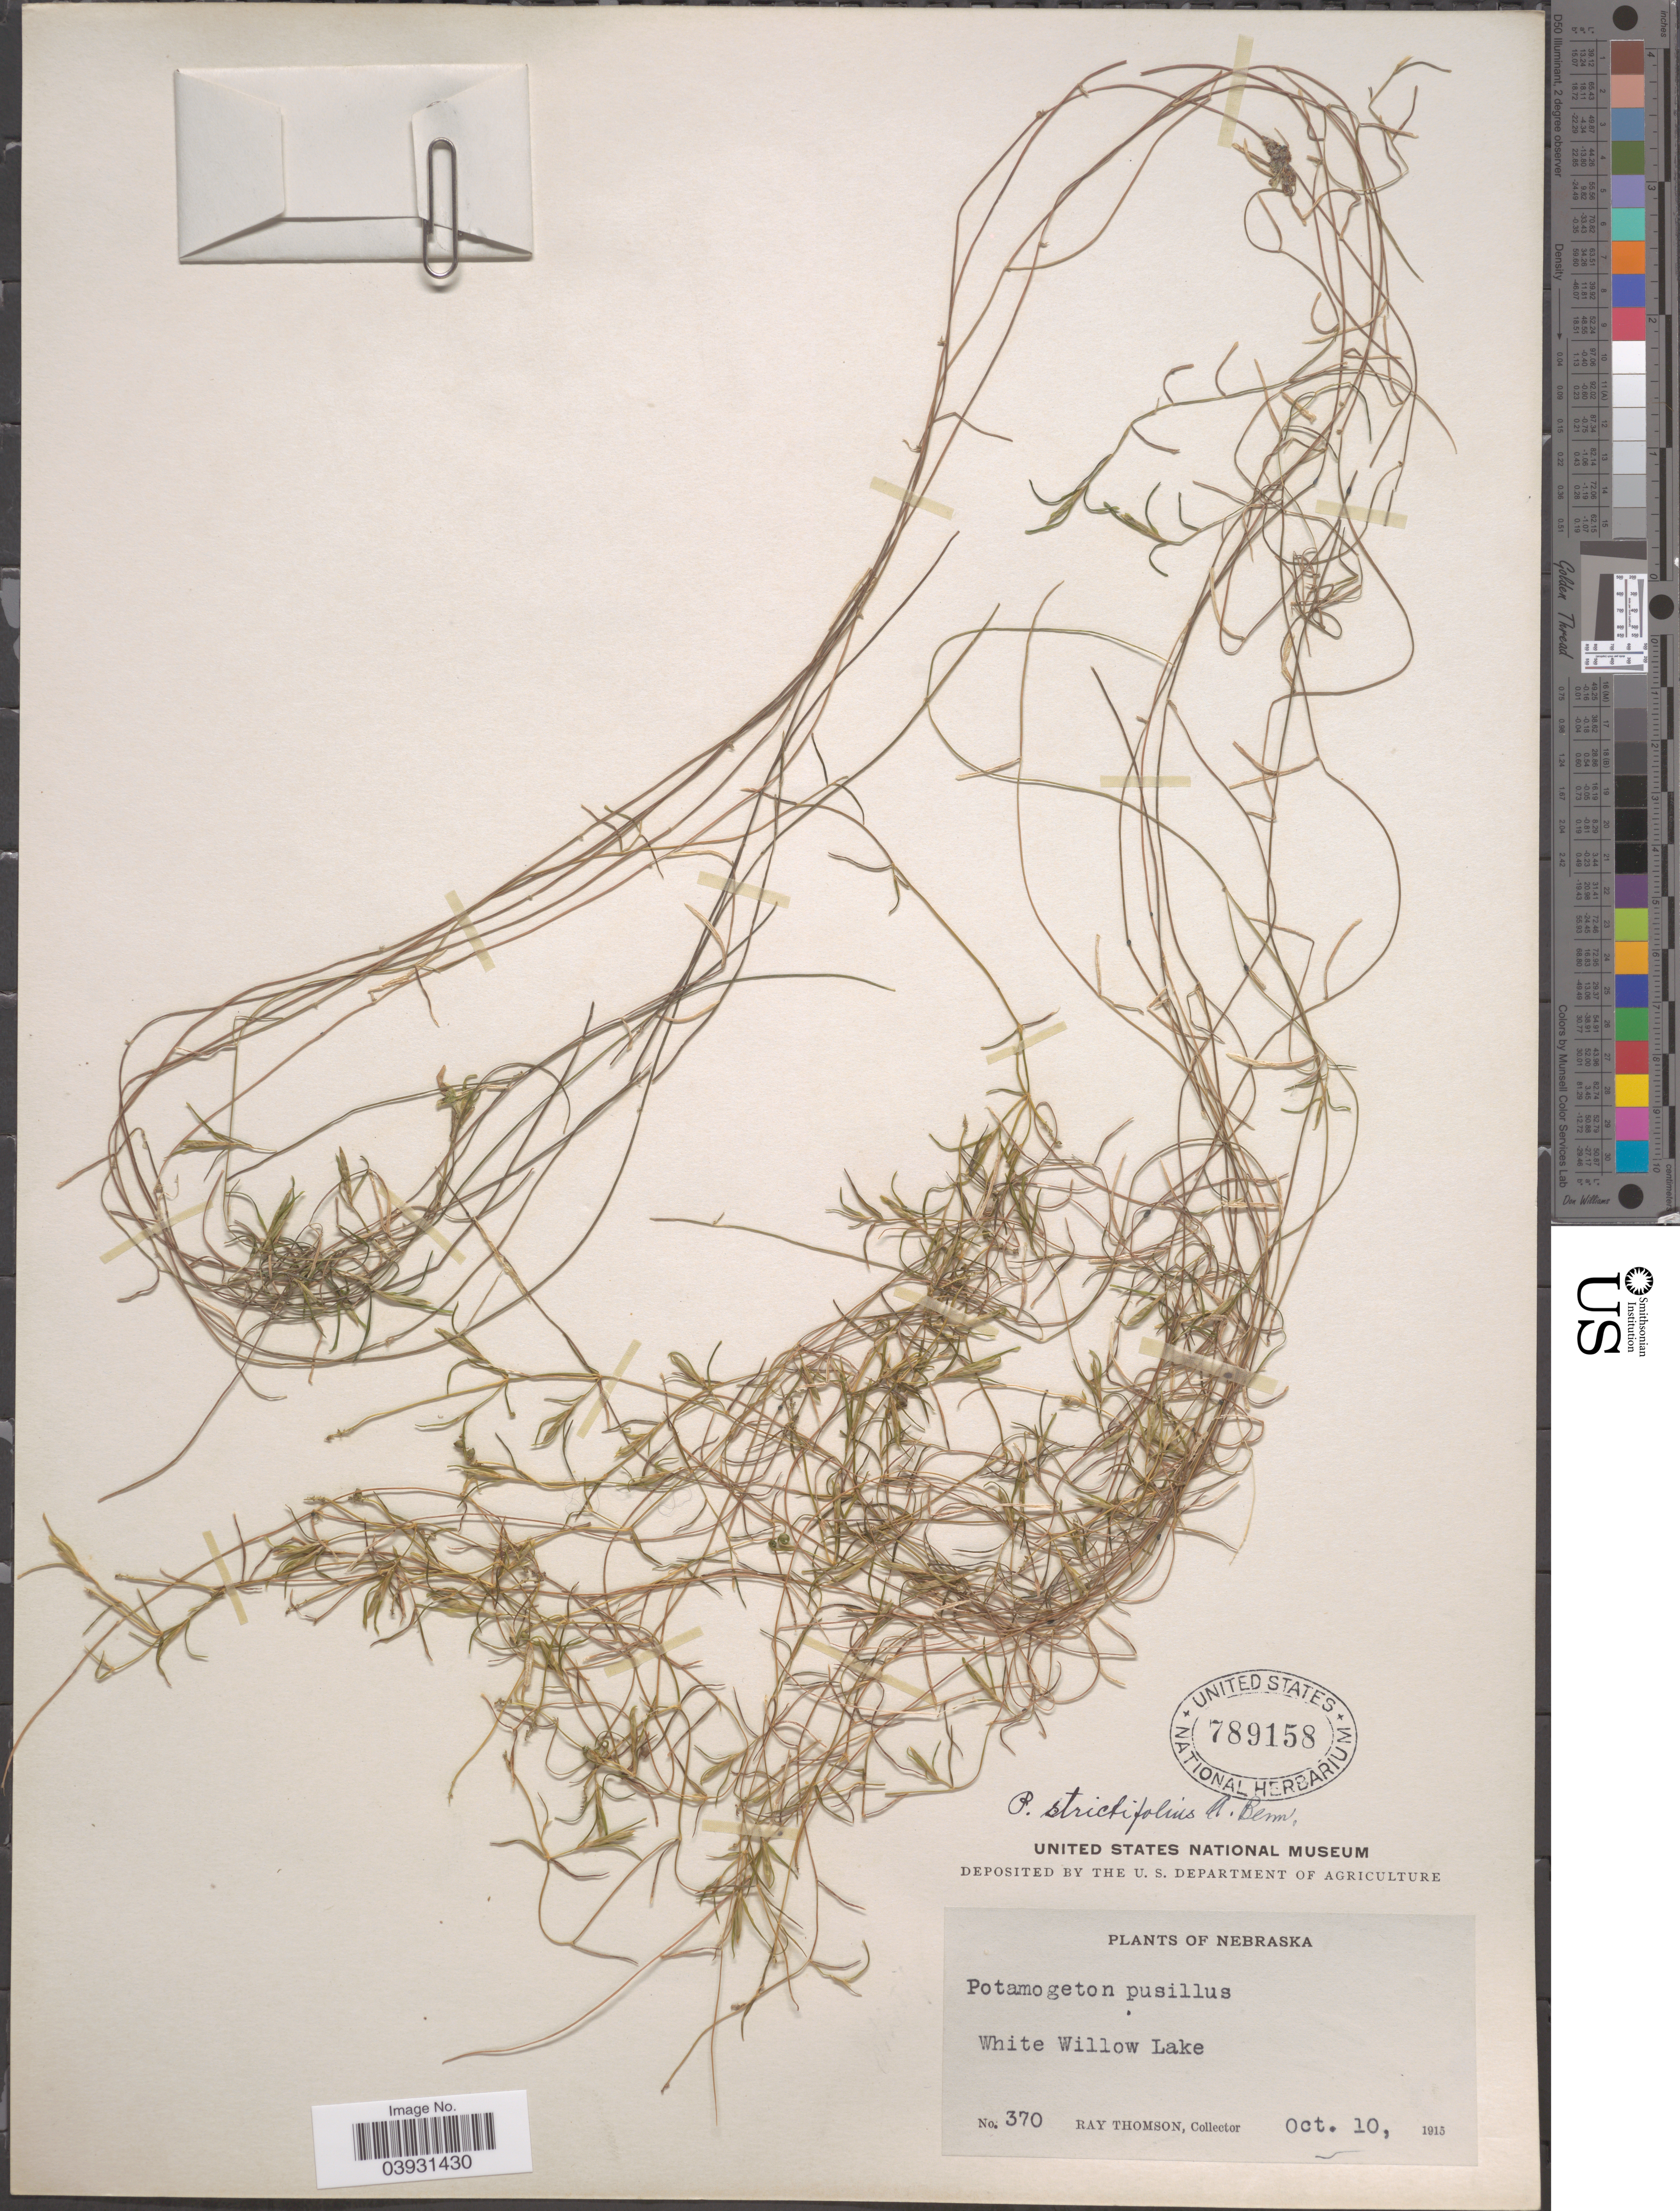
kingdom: Plantae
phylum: Tracheophyta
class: Liliopsida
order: Alismatales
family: Potamogetonaceae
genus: Potamogeton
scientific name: Potamogeton strictifolius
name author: A. Benn.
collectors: R. Thomson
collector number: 370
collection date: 1915-10-10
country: United States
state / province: Nebraska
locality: White Willow Lake.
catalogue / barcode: US 789158